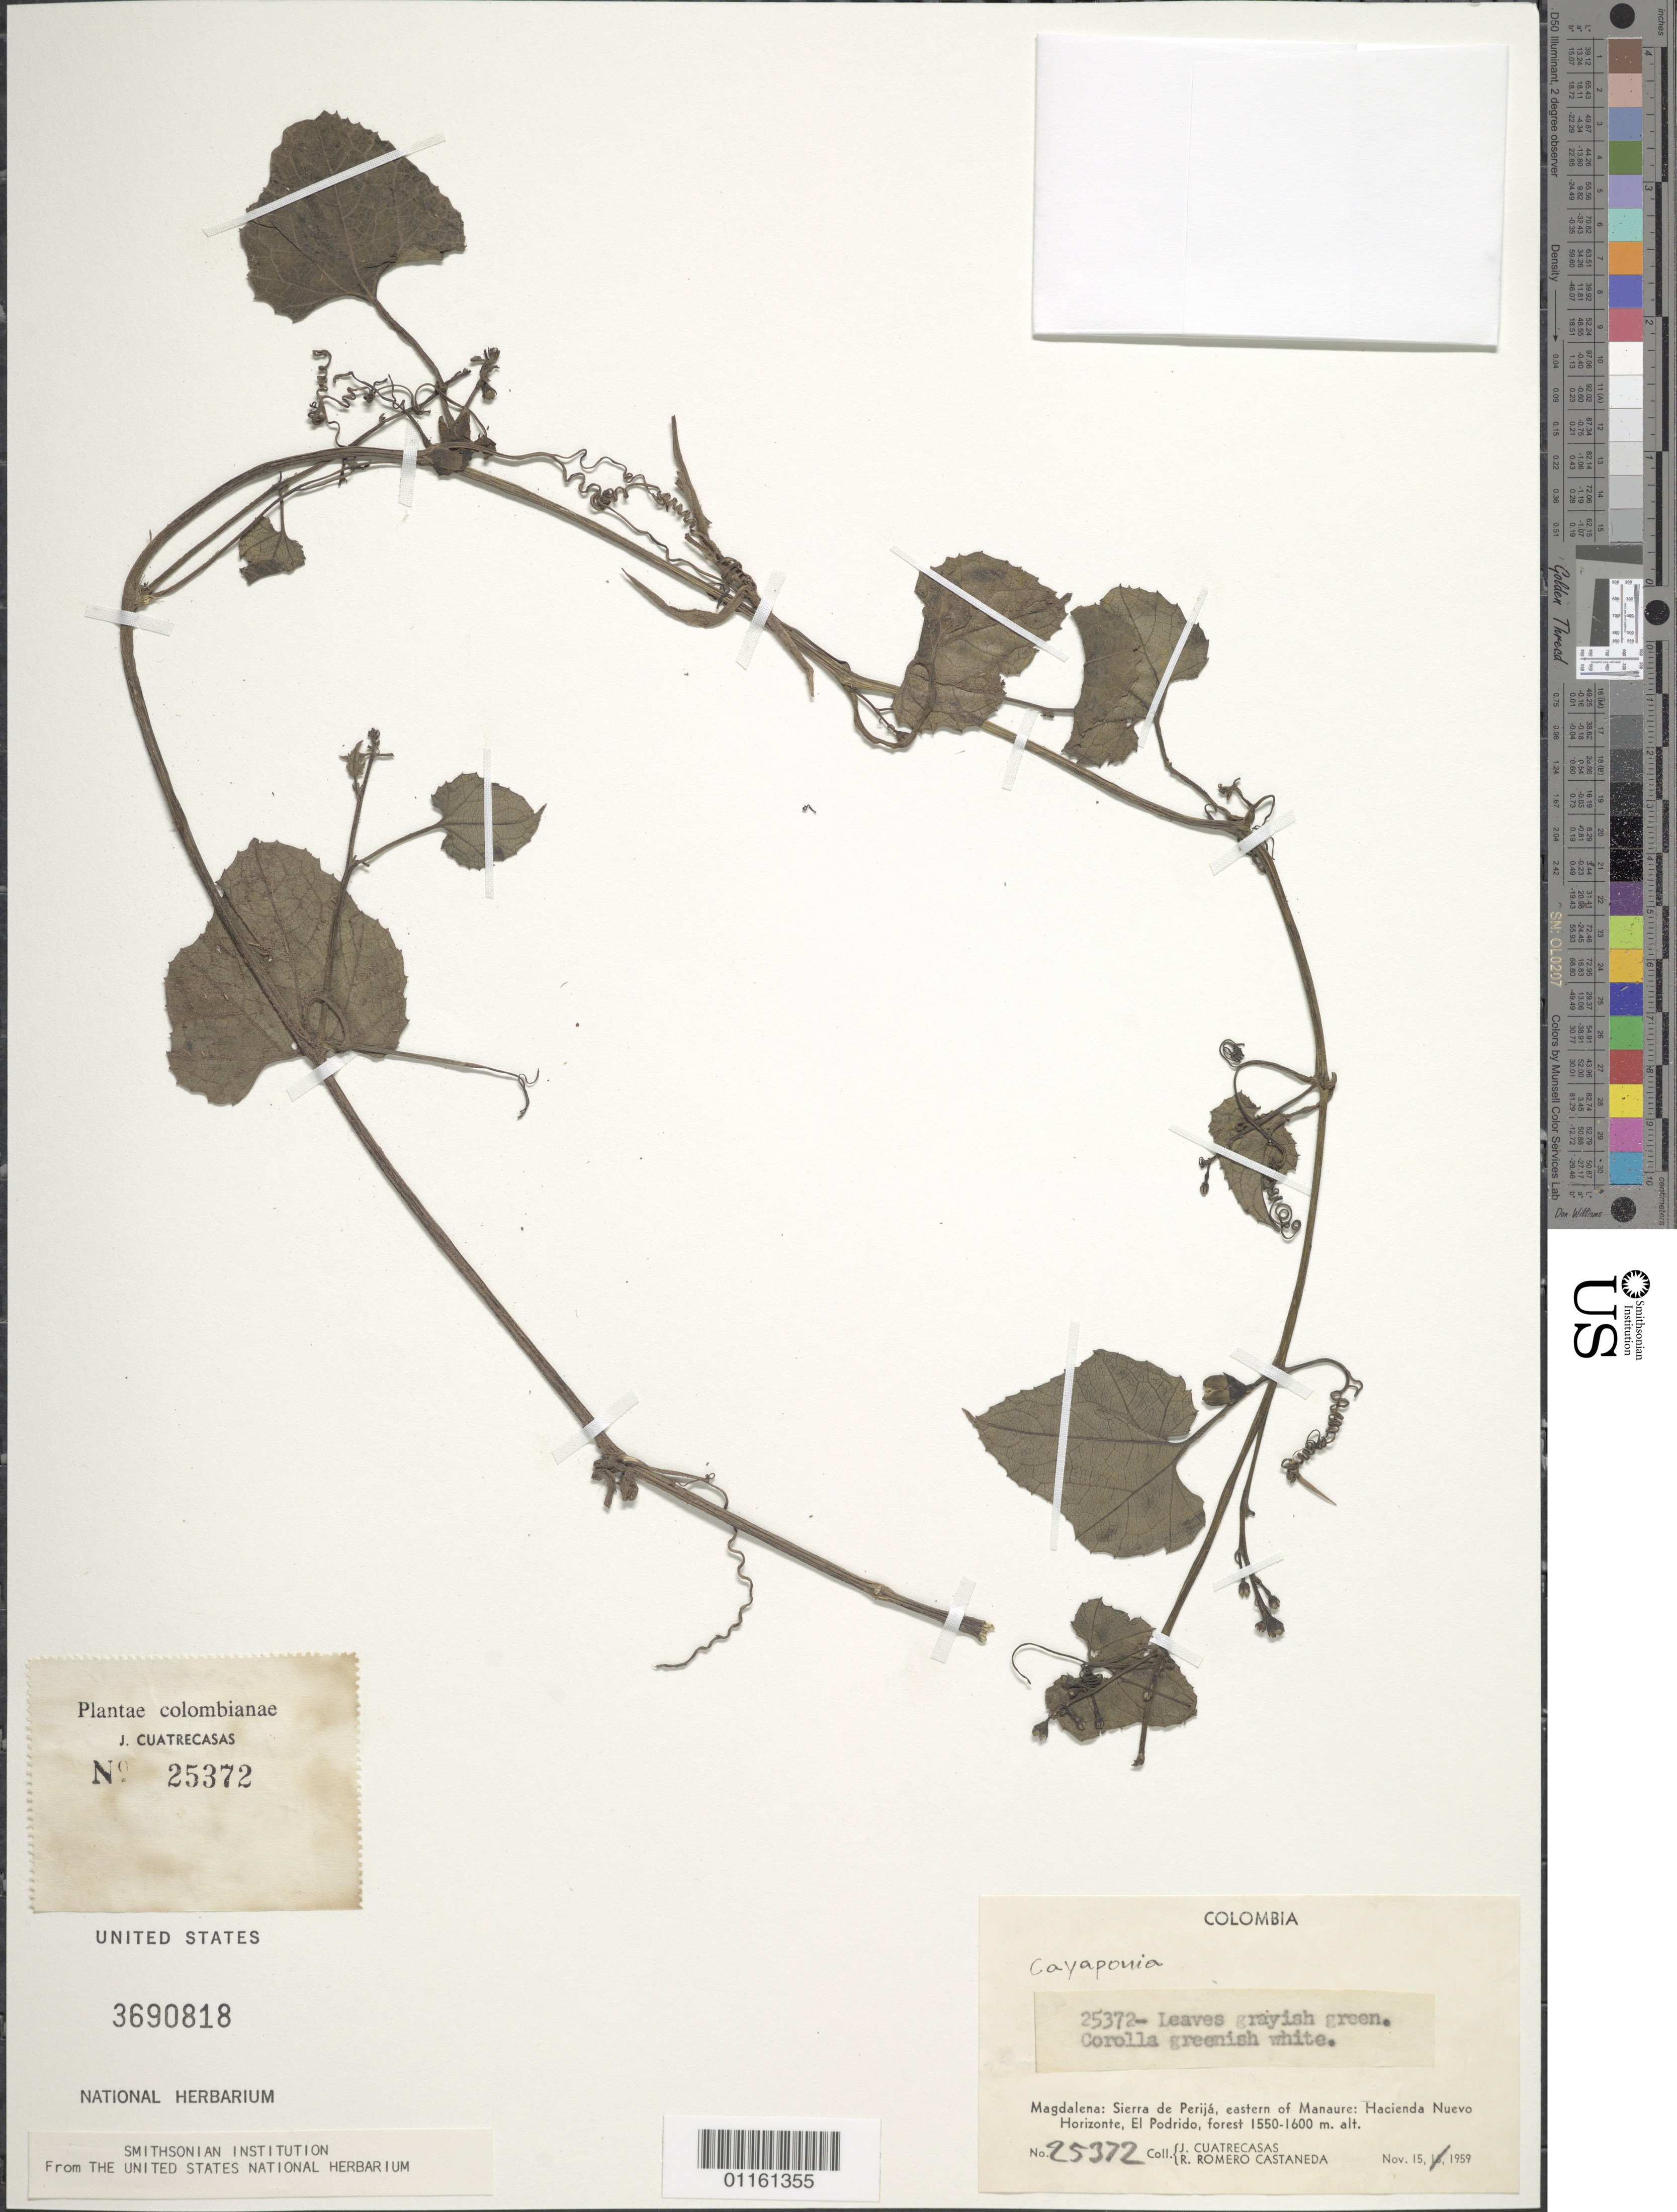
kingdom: Plantae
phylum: Tracheophyta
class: Magnoliopsida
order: Cucurbitales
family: Cucurbitaceae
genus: Cayaponia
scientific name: Cayaponia sp.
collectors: J. Cuatrecasas & R. Romero Castañeda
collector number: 25372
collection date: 1959-11-15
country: Colombia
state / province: Magdalena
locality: Sierra de Perija, eastern of Manaure: Hacienda Nuevo Horizonte, El Podrido, forest.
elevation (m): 1550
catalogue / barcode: US 3690818